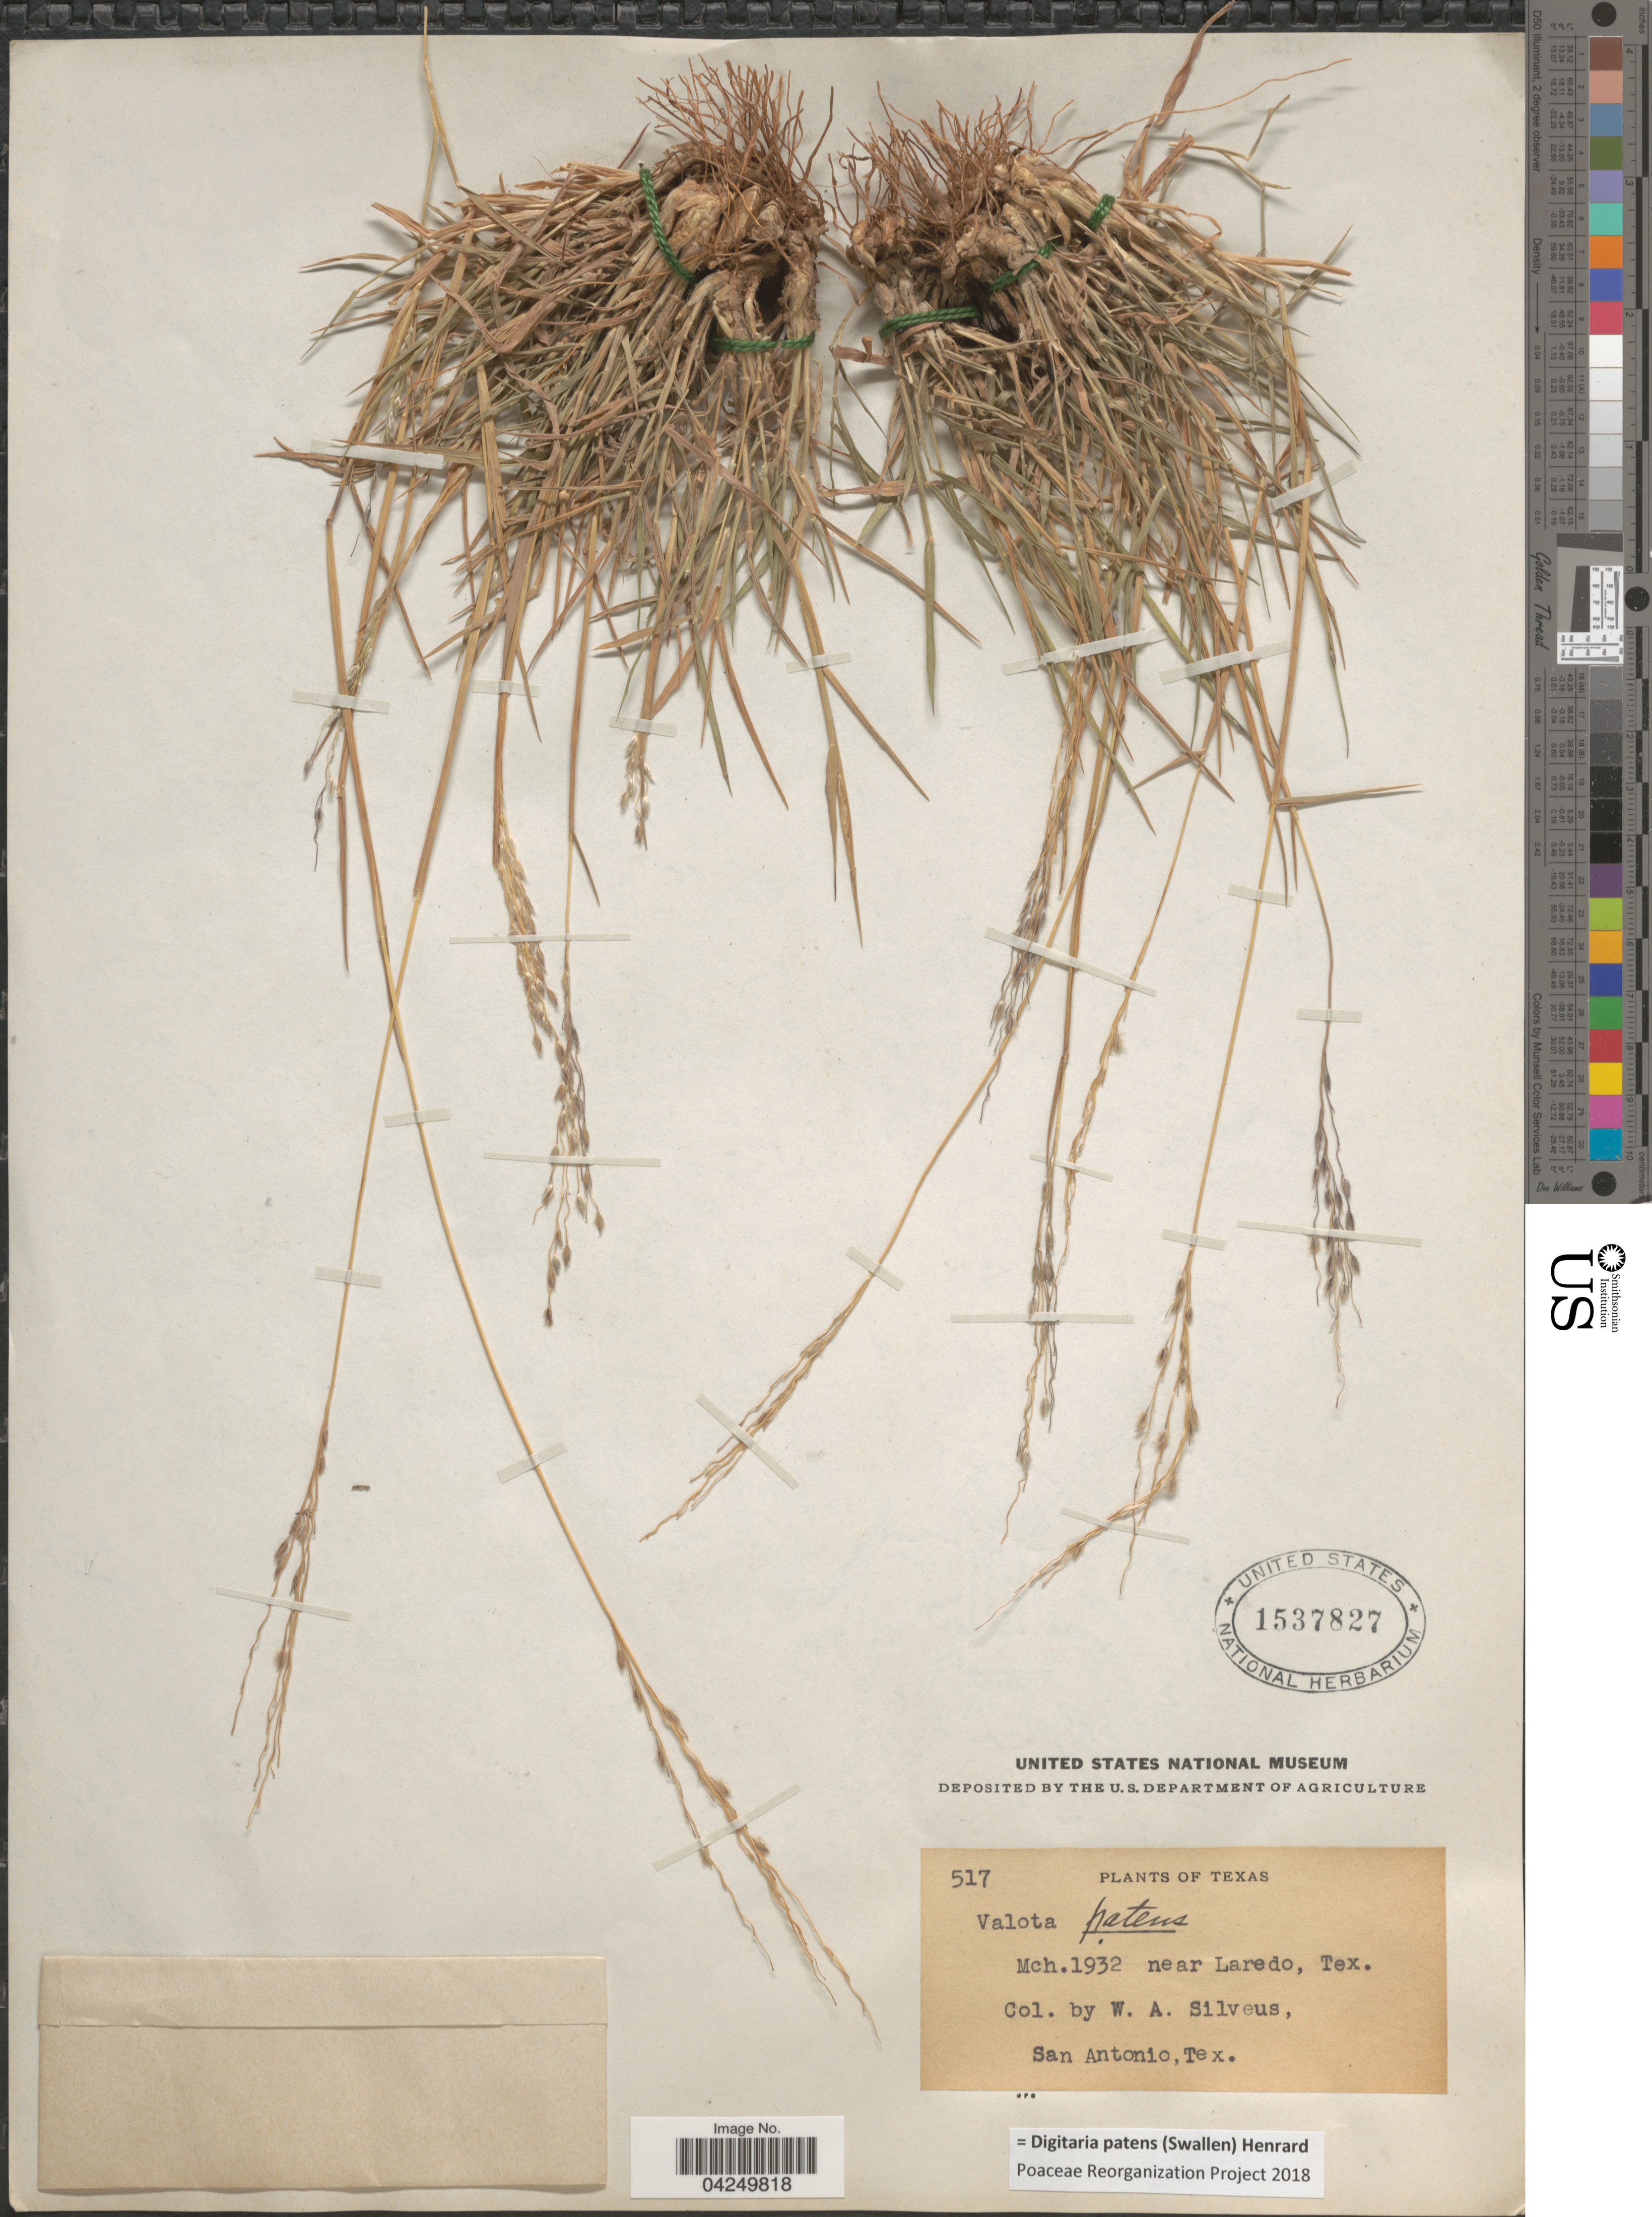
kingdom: Plantae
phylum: Tracheophyta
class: Liliopsida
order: Poales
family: Poaceae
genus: Digitaria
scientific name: Digitaria patens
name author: (Swallen) Henr.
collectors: W. Silveus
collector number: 517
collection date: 1932-03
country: United States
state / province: Texas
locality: Near Laredo.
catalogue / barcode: US 1537827